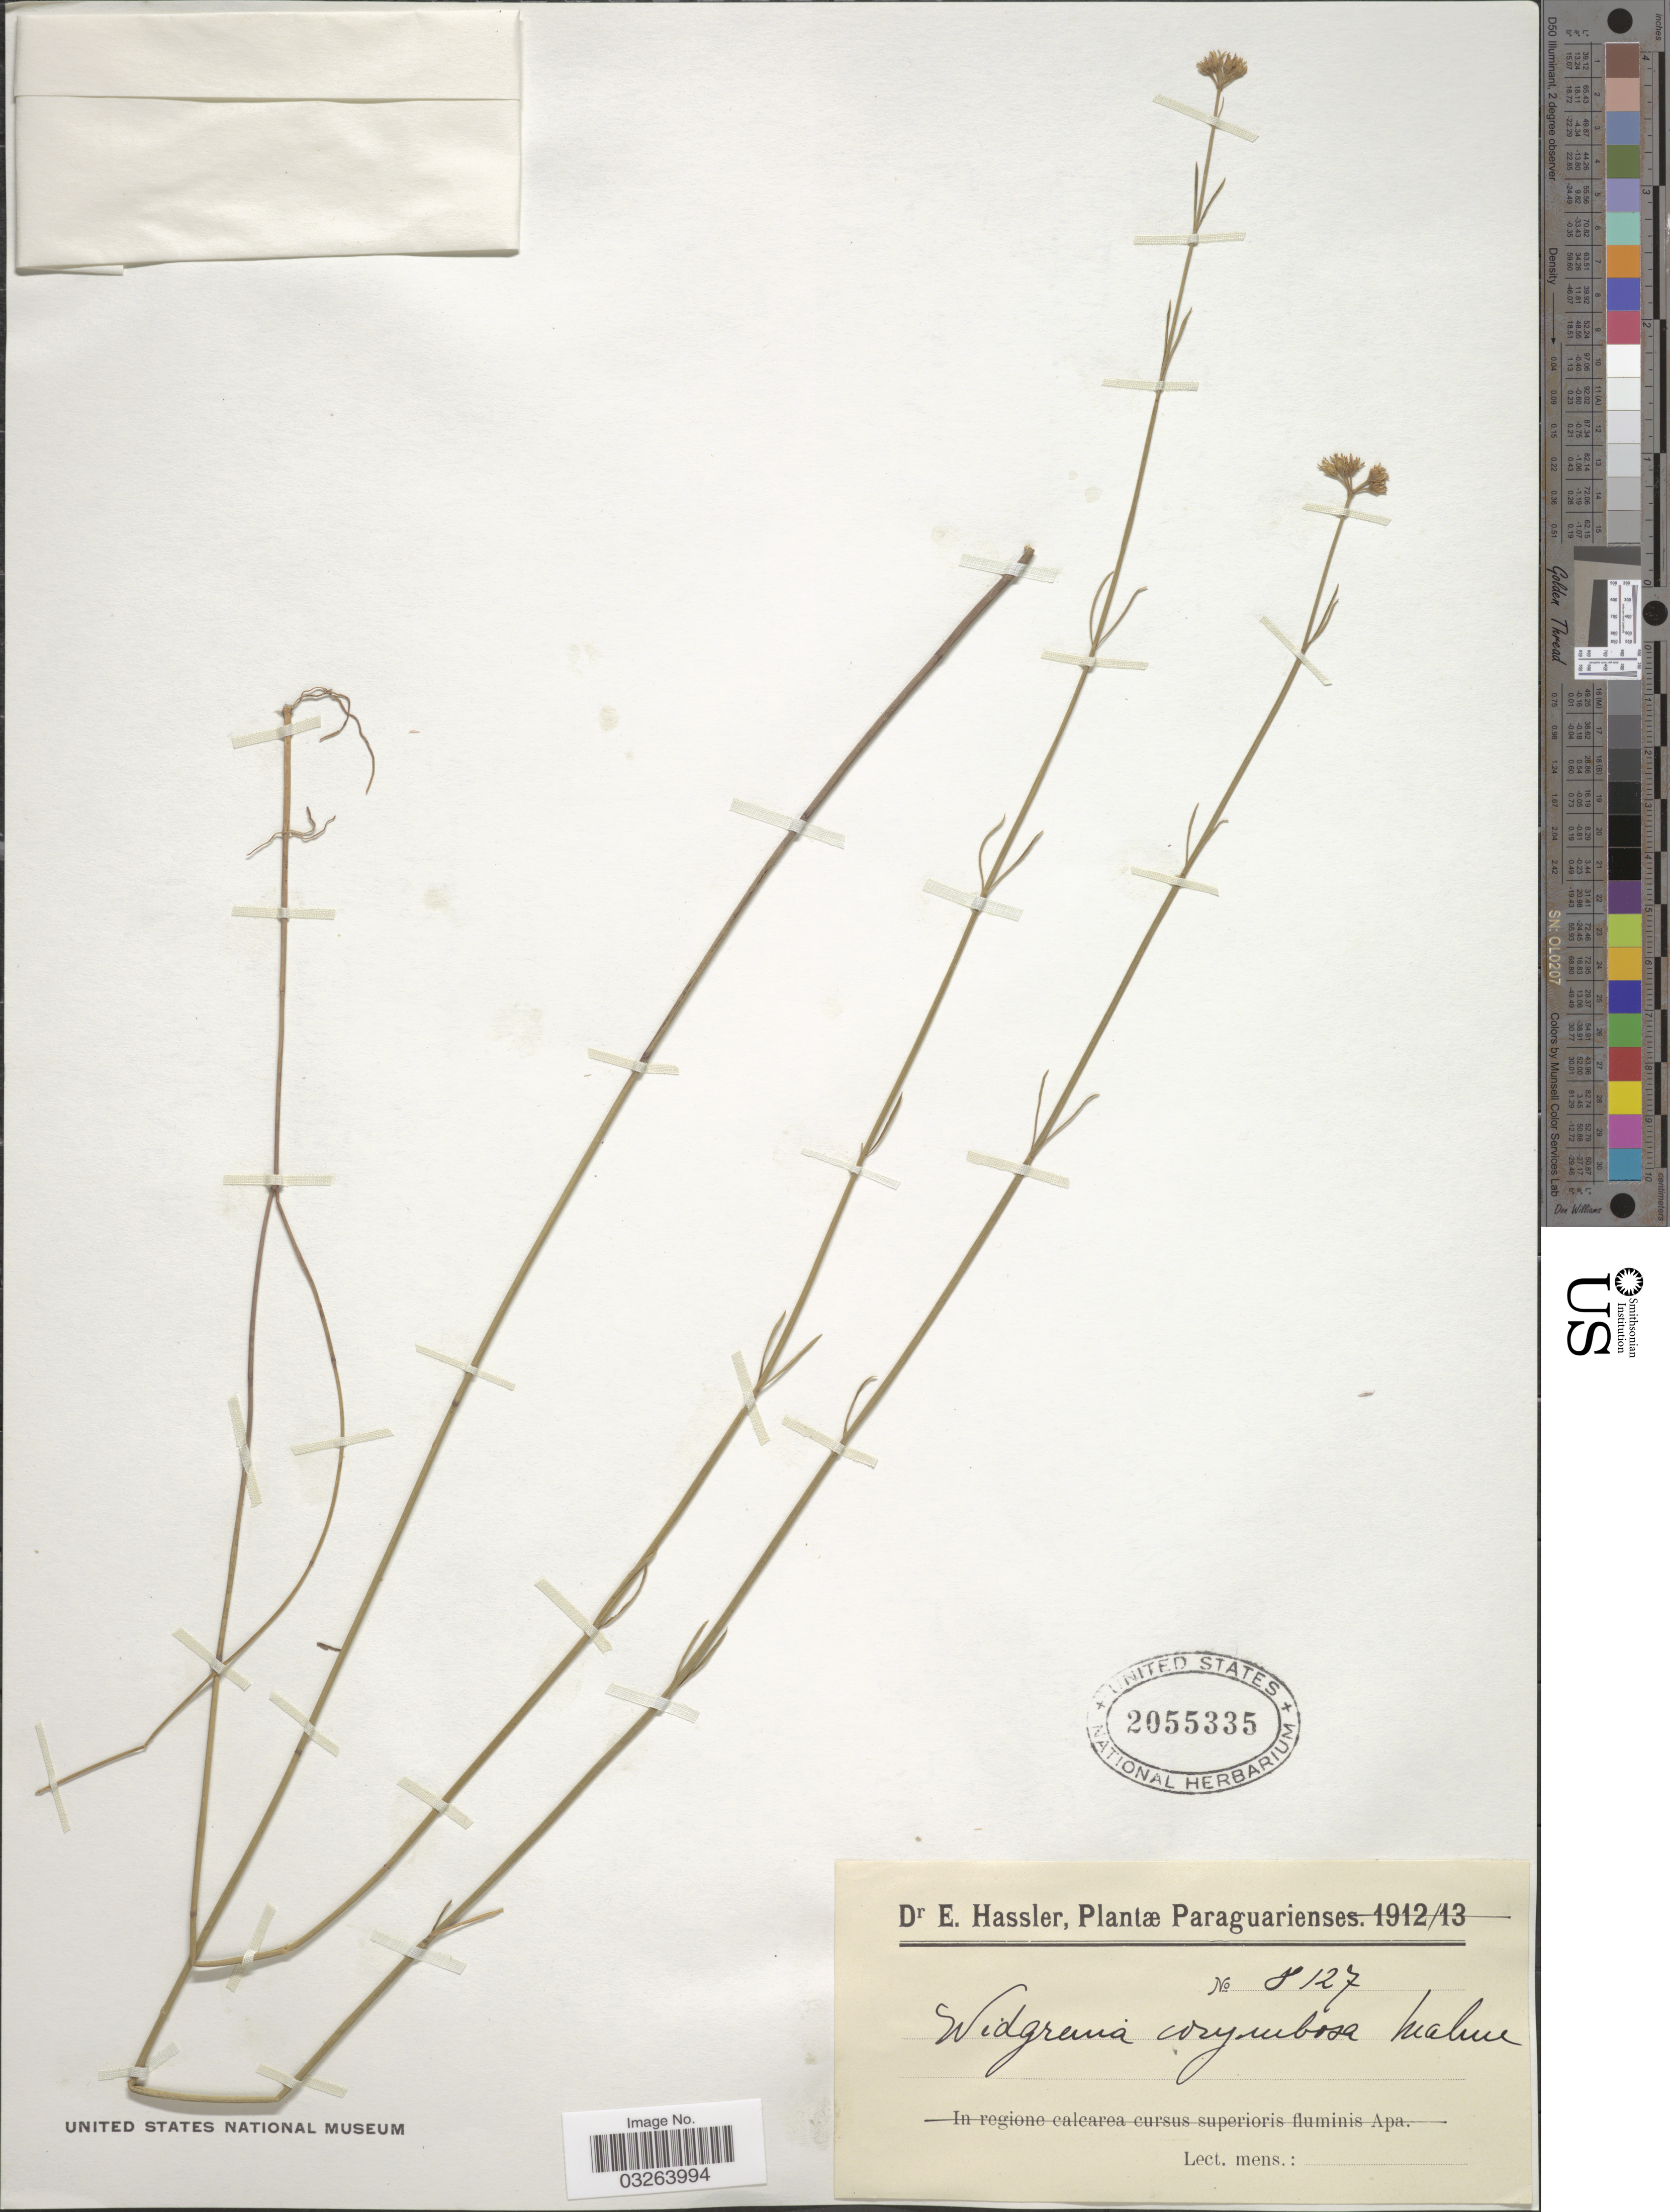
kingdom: Plantae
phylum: Tracheophyta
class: Magnoliopsida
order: Gentianales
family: Apocynaceae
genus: Widgrenia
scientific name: Widgrenia corymbosa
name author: Malme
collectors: E. Hassler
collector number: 8127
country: Paraguay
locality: Paraguarienses.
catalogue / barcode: US 2055335